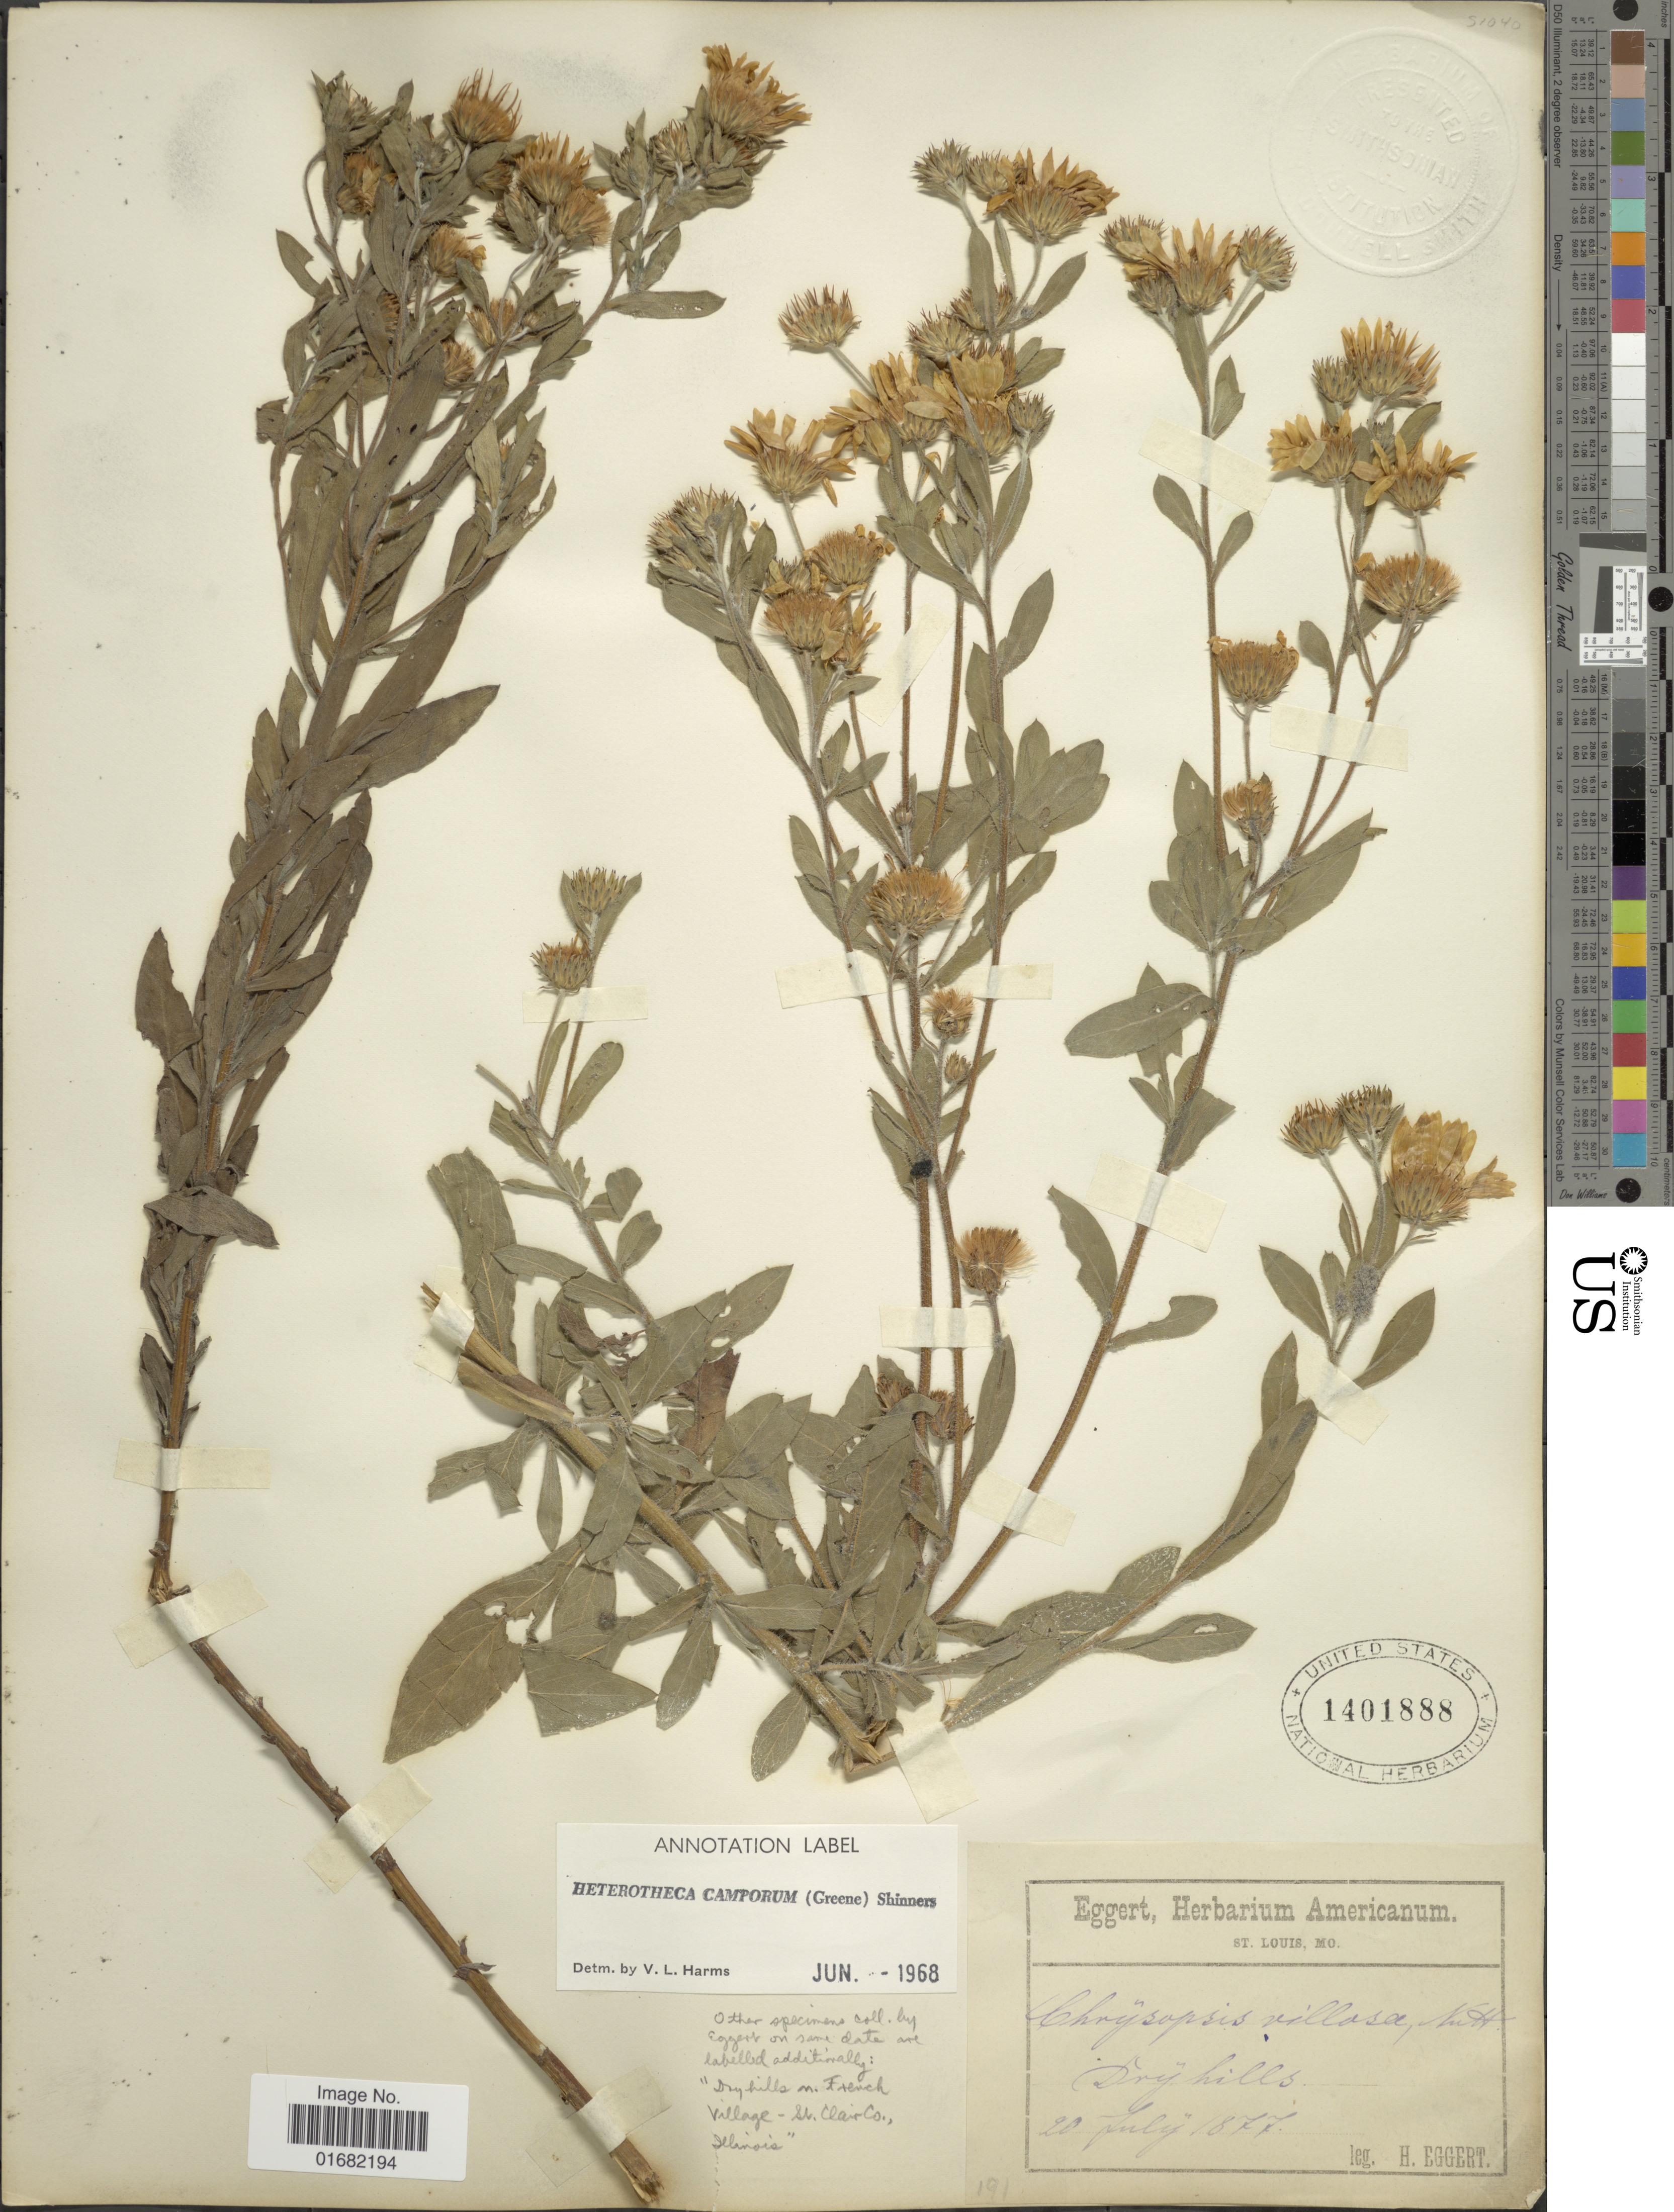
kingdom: Plantae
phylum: Tracheophyta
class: Magnoliopsida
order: Asterales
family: Asteraceae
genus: Heterotheca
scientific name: Heterotheca camporum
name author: (Greene) Shinners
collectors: H. Eggert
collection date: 1877-07-20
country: United States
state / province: Illinois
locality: Dry hills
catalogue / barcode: US 1401888